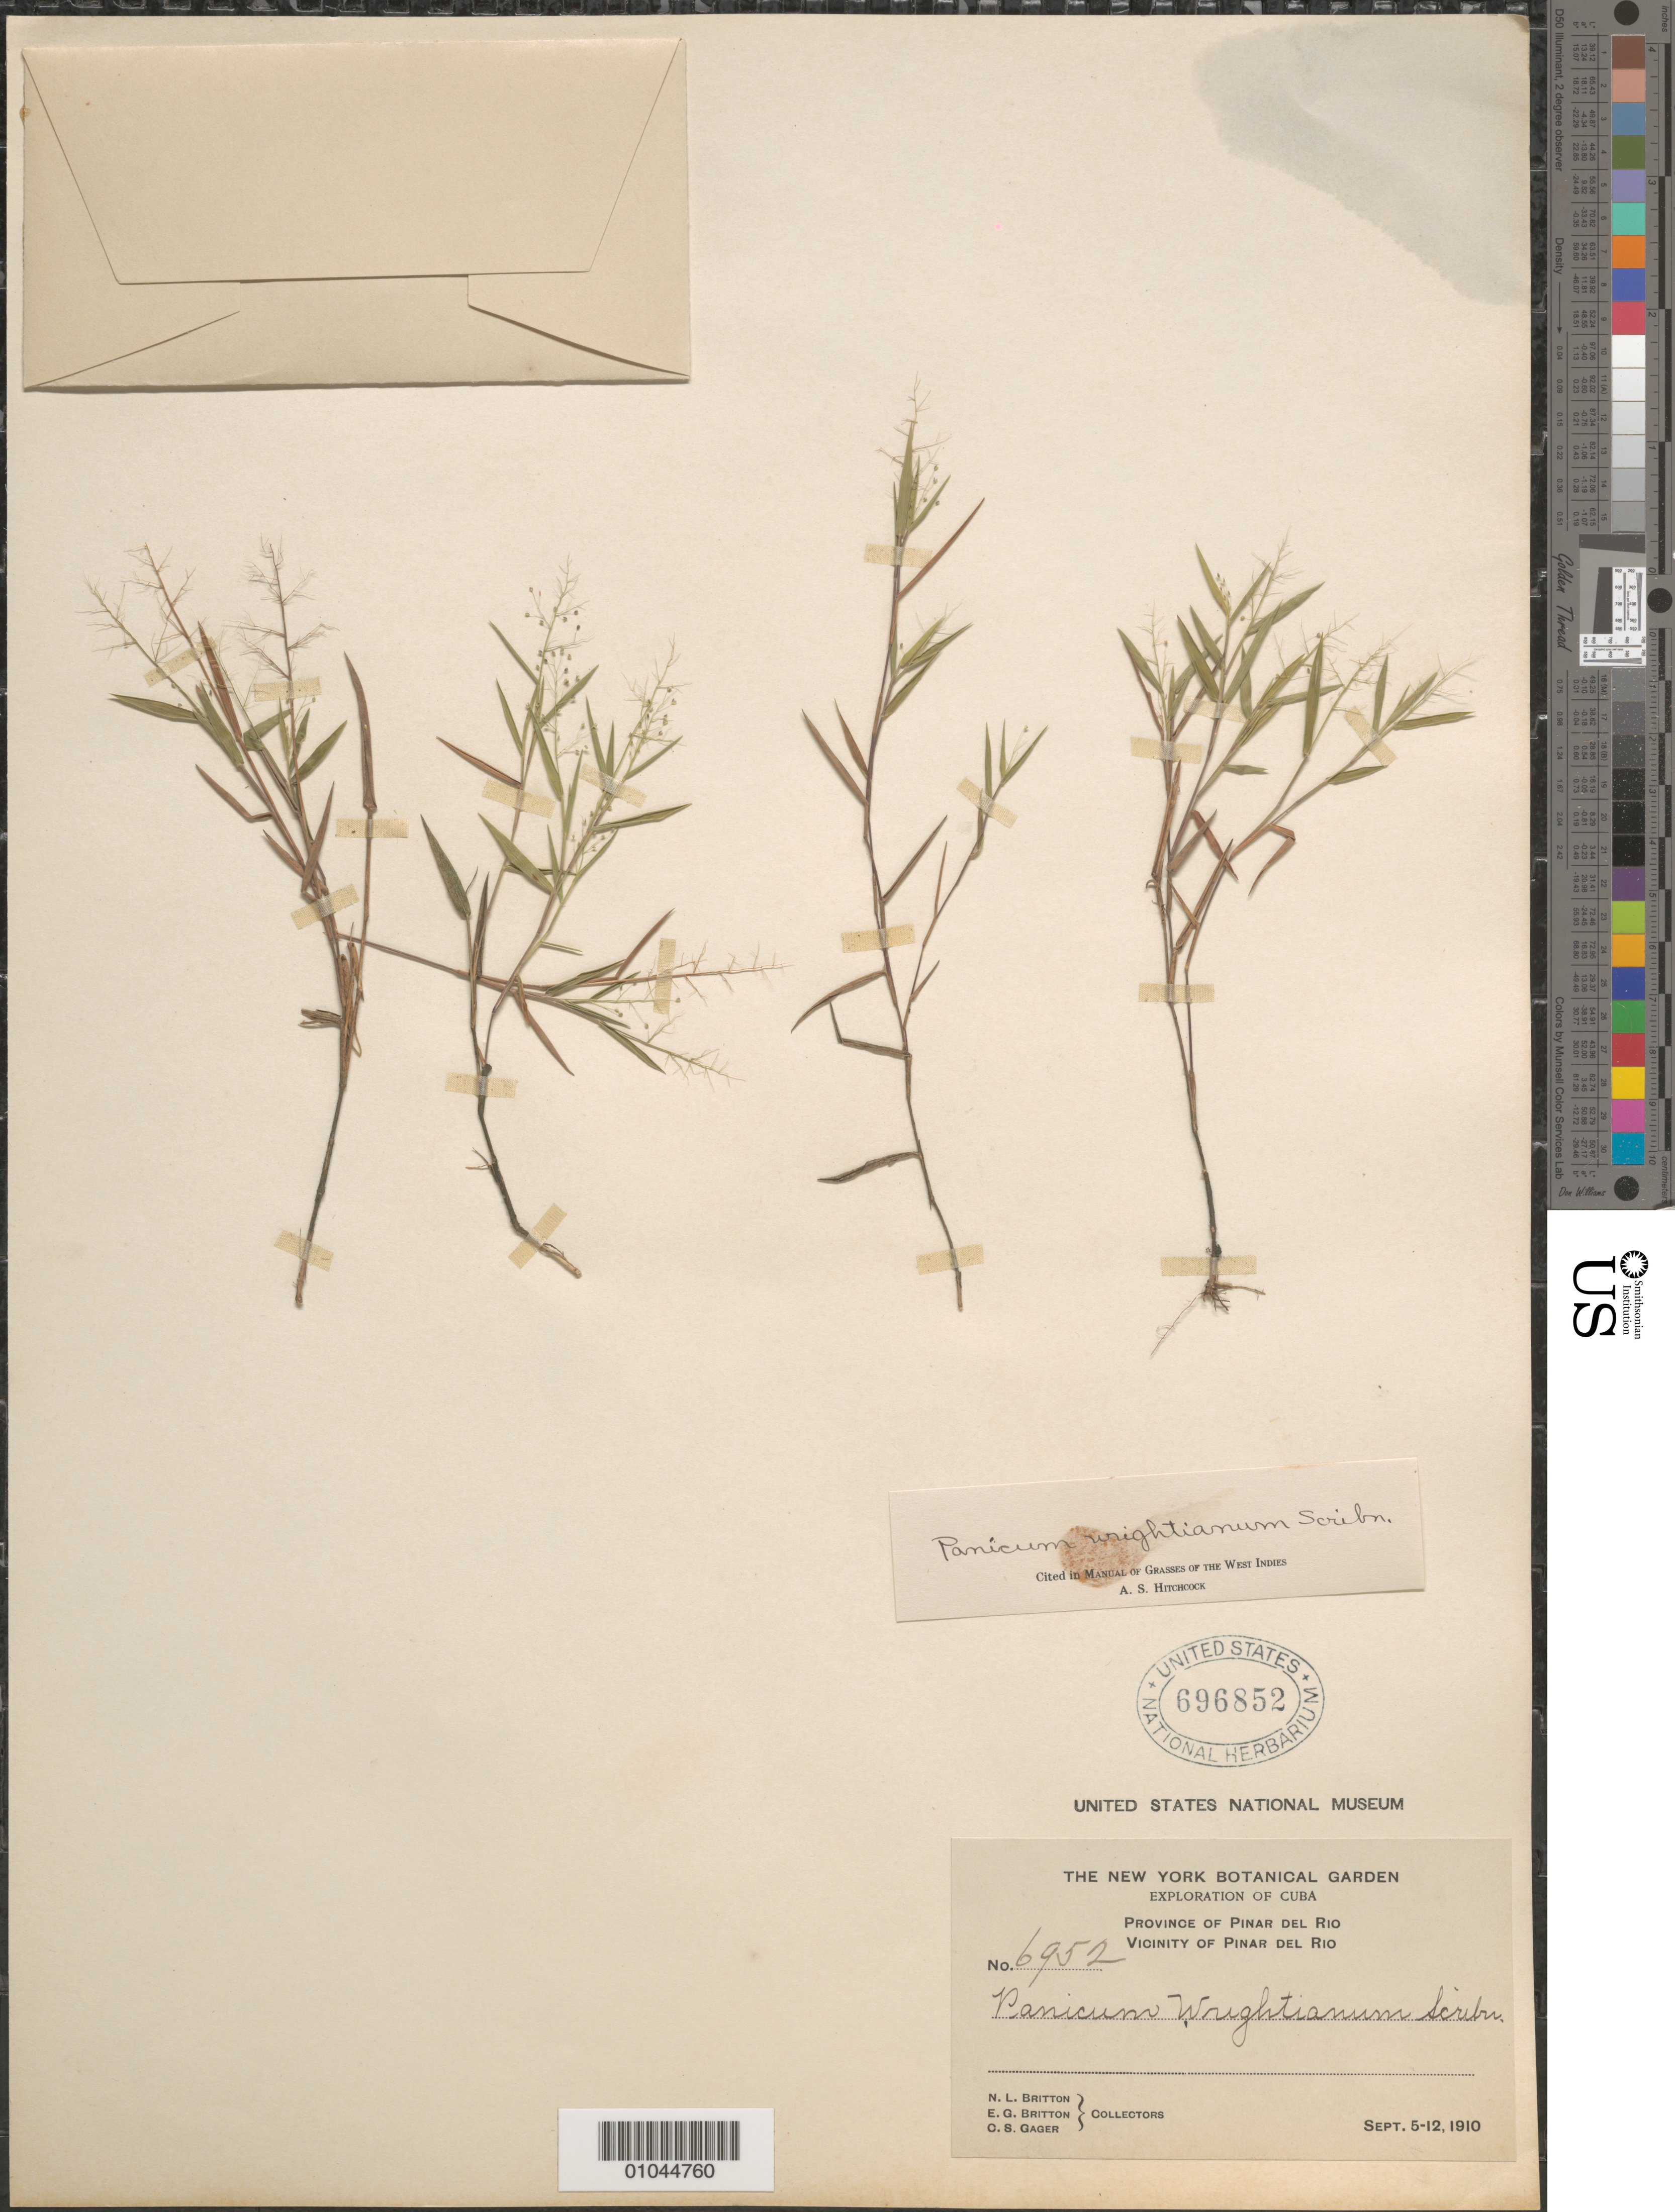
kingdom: Plantae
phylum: Tracheophyta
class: Liliopsida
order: Poales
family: Poaceae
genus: Dichanthelium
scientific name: Dichanthelium wrightianum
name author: (Scribn.) Freckmann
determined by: Naczi, R. F. C.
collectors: N. Britton, E. G. Britton & C. Gager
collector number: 6952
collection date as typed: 05 Sep 1910 to 12 Sep 1910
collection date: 1910-09-05/1910-09-12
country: Cuba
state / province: Pinar del Rio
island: Cuba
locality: Pinar del Rio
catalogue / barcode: US 696852